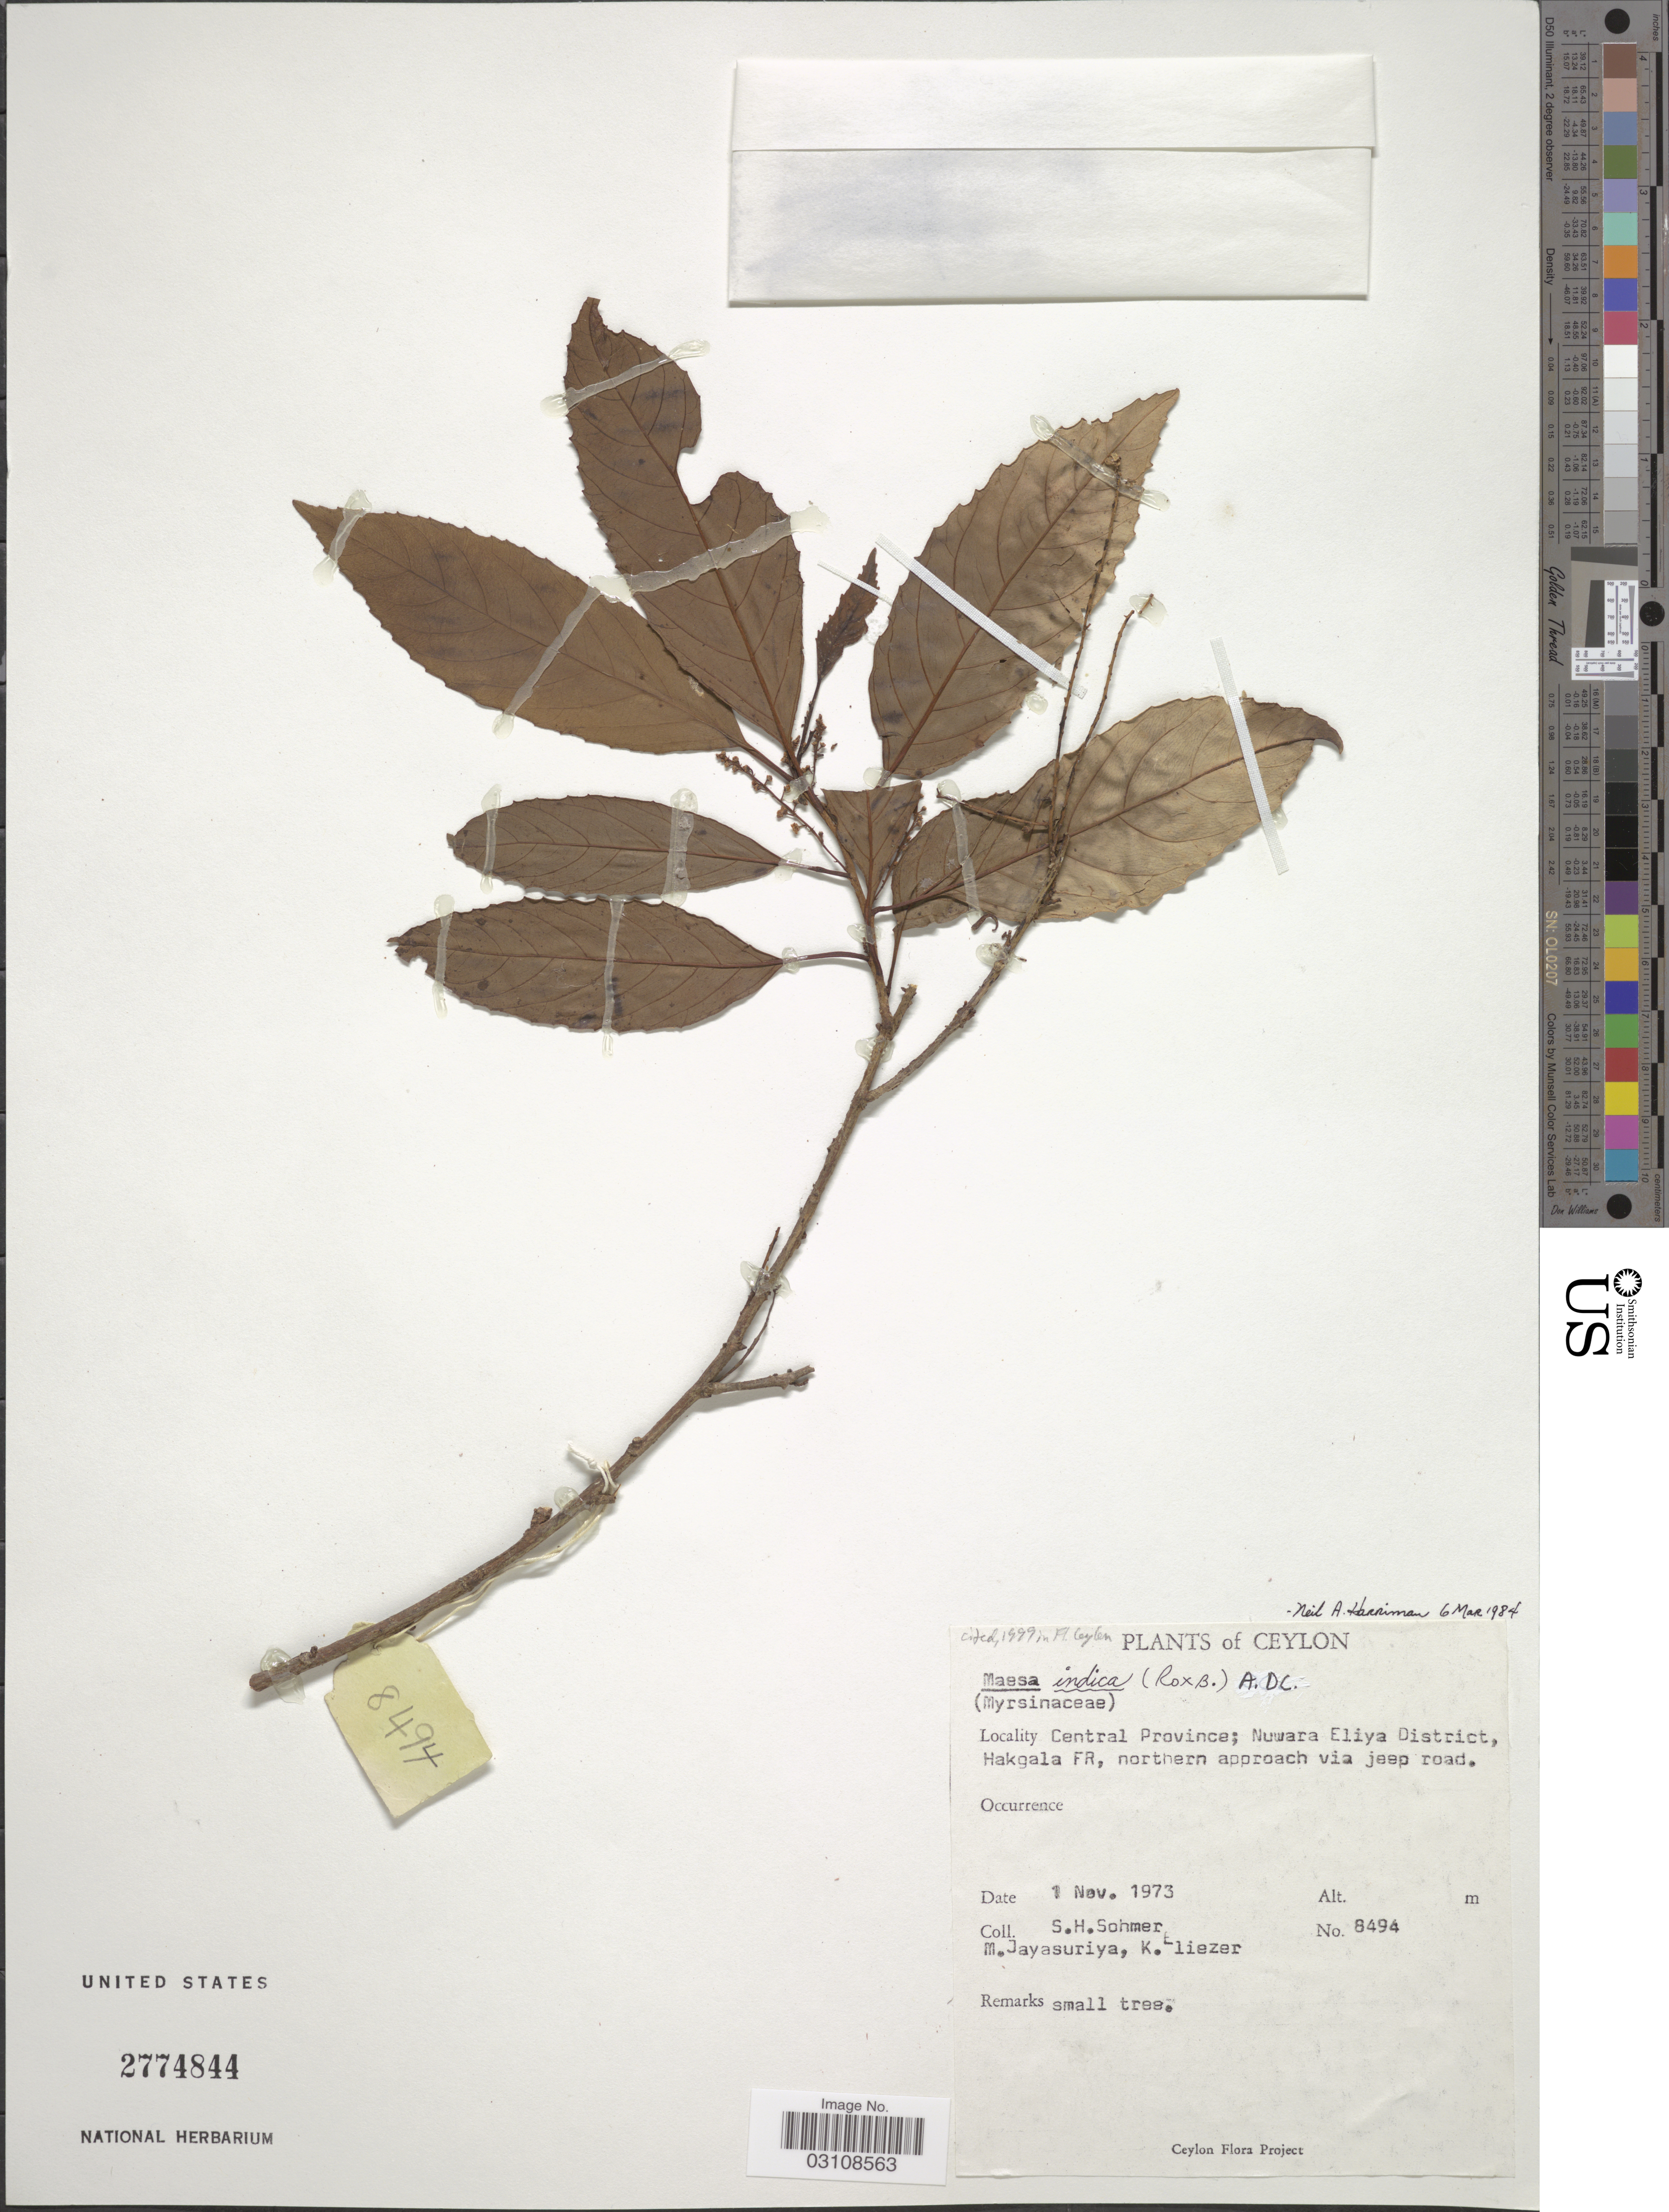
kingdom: Plantae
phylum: Tracheophyta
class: Magnoliopsida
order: Ericales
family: Primulaceae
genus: Maesa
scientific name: Maesa indica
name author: (Roxb.) A. DC.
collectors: S. H. Sohmer, M. Jayasuriya & K. Eliezer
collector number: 8494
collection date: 1973-11-01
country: Sri Lanka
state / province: Central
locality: Ceylon. Nuwara Eliya District, Hakgala FR, northern approach via jeep road.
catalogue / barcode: US 2774844